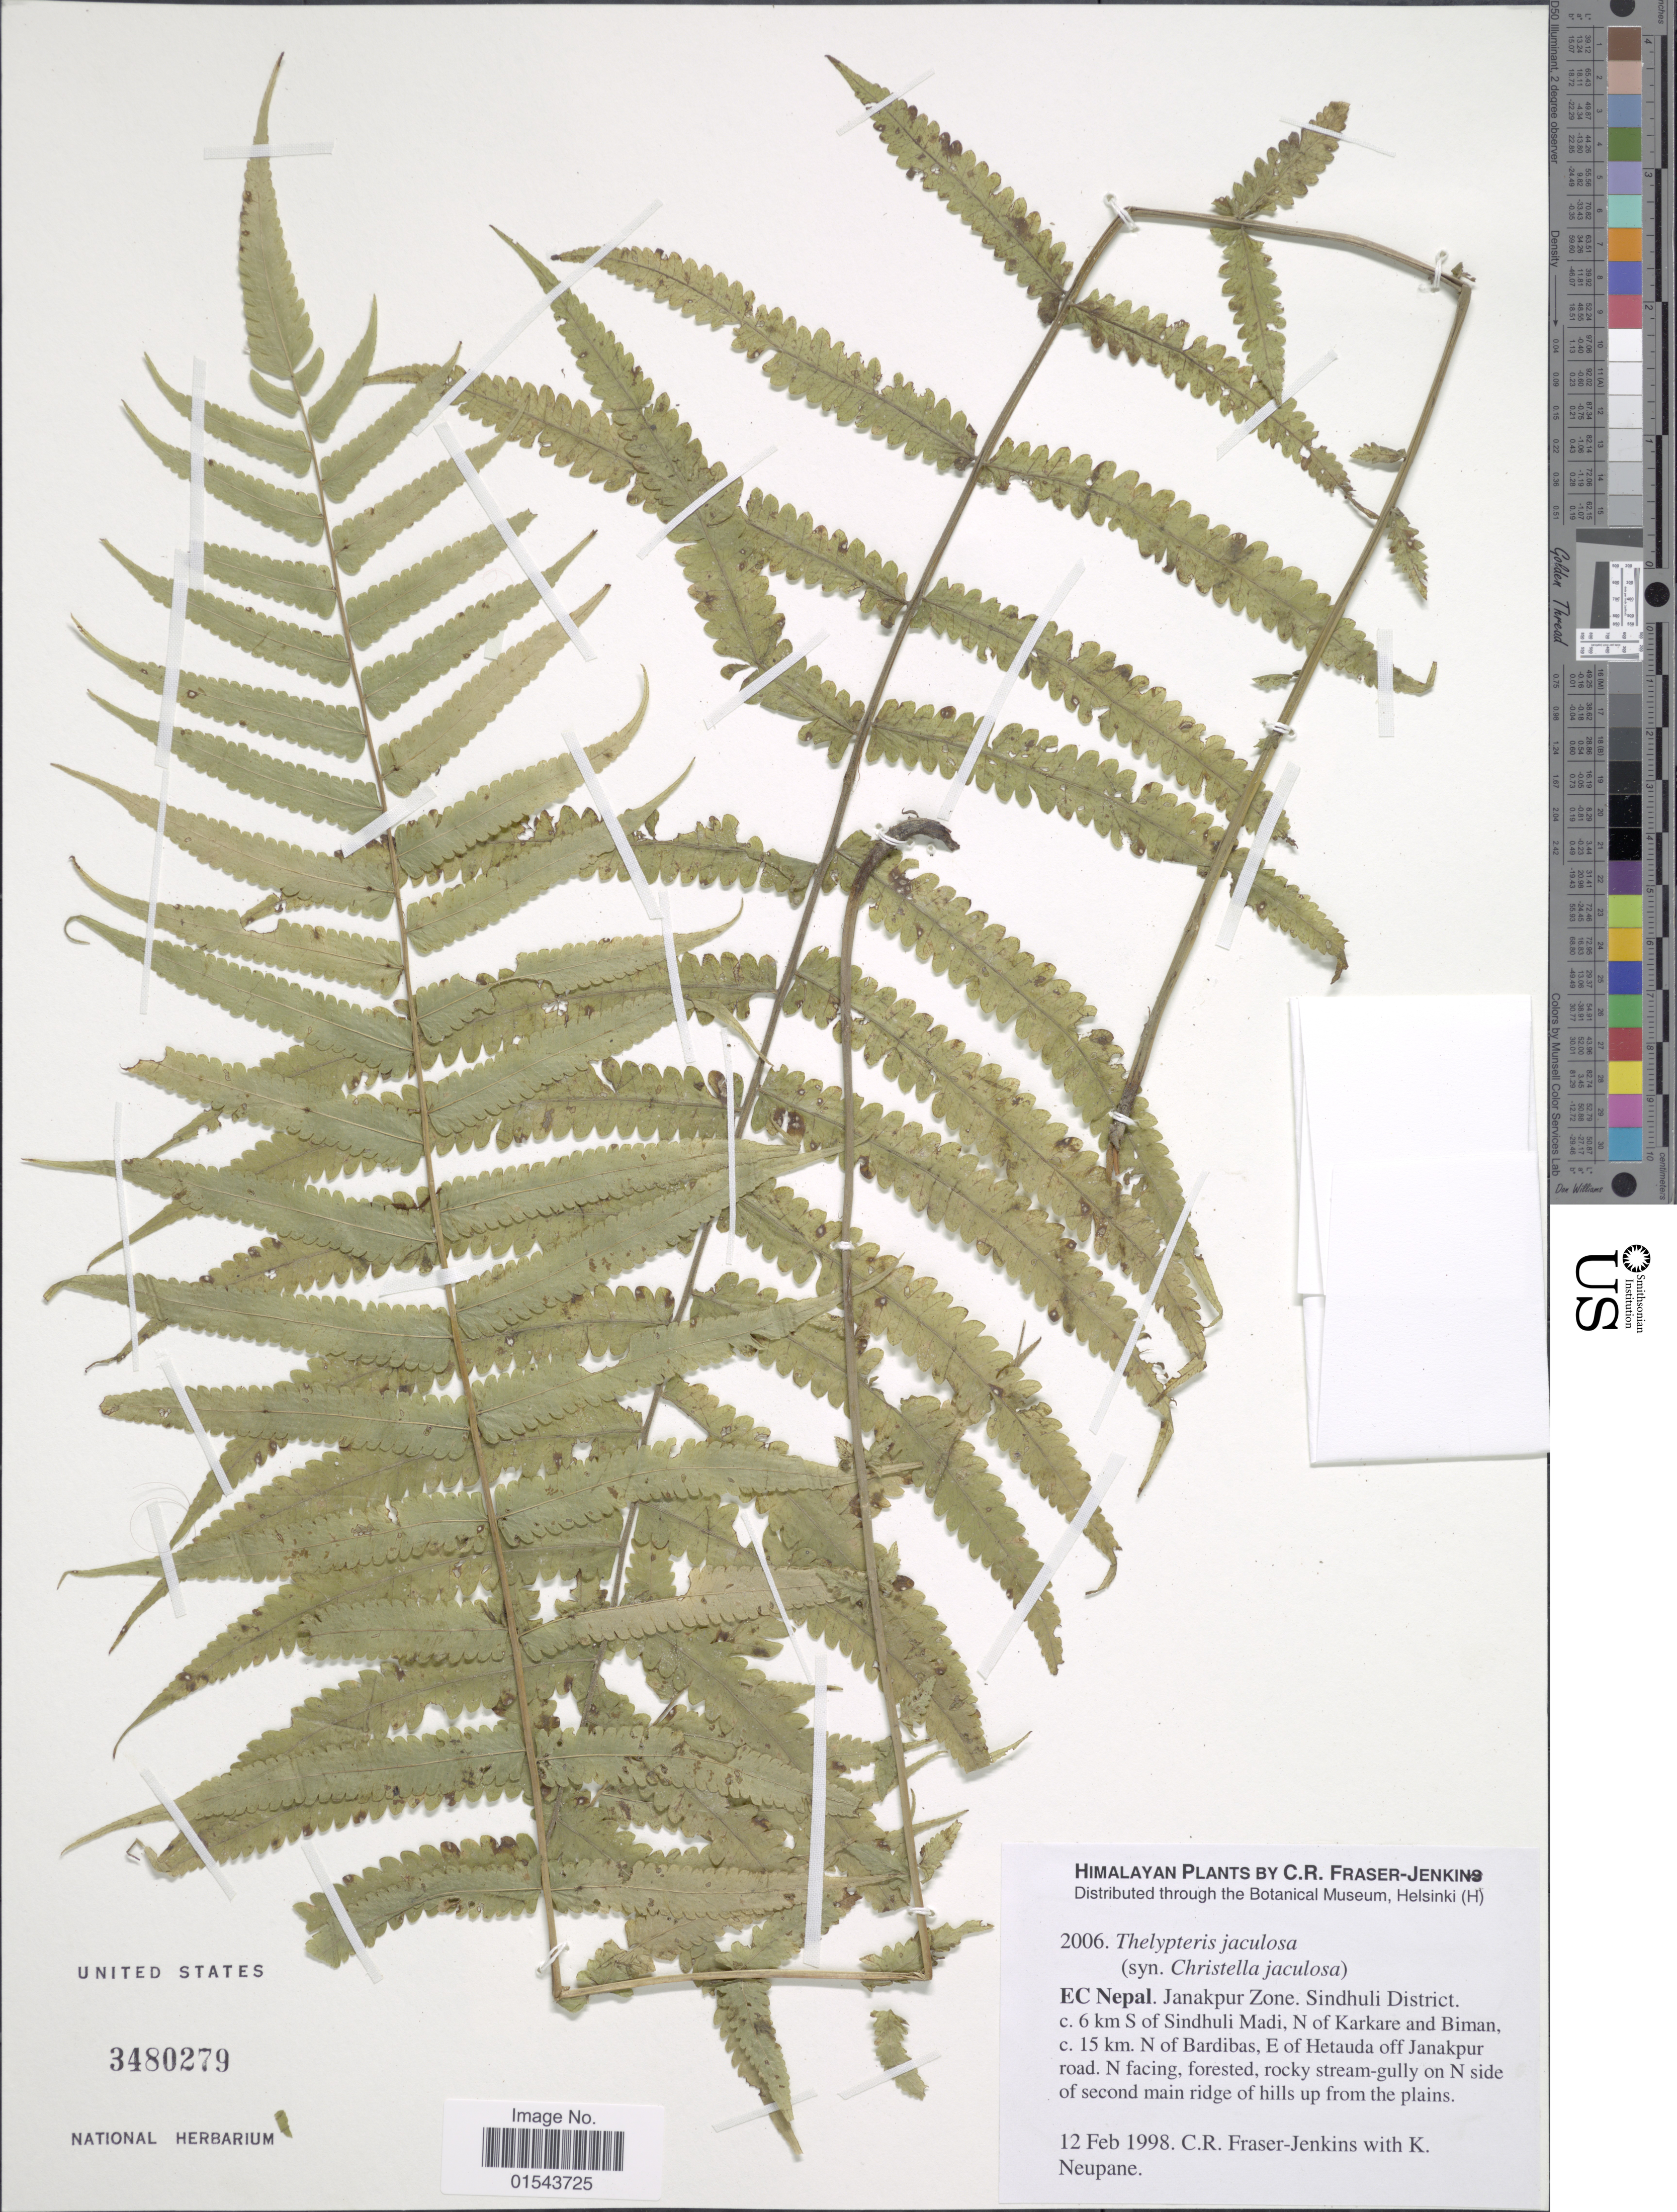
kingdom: Plantae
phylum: Tracheophyta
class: Polypodiopsida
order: Polypodiales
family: Thelypteridaceae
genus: Christella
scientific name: Christella jaculosa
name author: (Christ) Holttum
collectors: C. R. Fraser-Jenkins & K. Neupane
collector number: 2006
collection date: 1998-02-12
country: Nepal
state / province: Janakpur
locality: Himalaya, EC Nepal. Janakpur Zone. Sindhuli District, 6 km S of Sindhuli Madi, N of Karkare and Biman, 15 km N. of Bardibas, E of Hetauda off Janakpur road. N. facing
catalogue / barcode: US 3480279